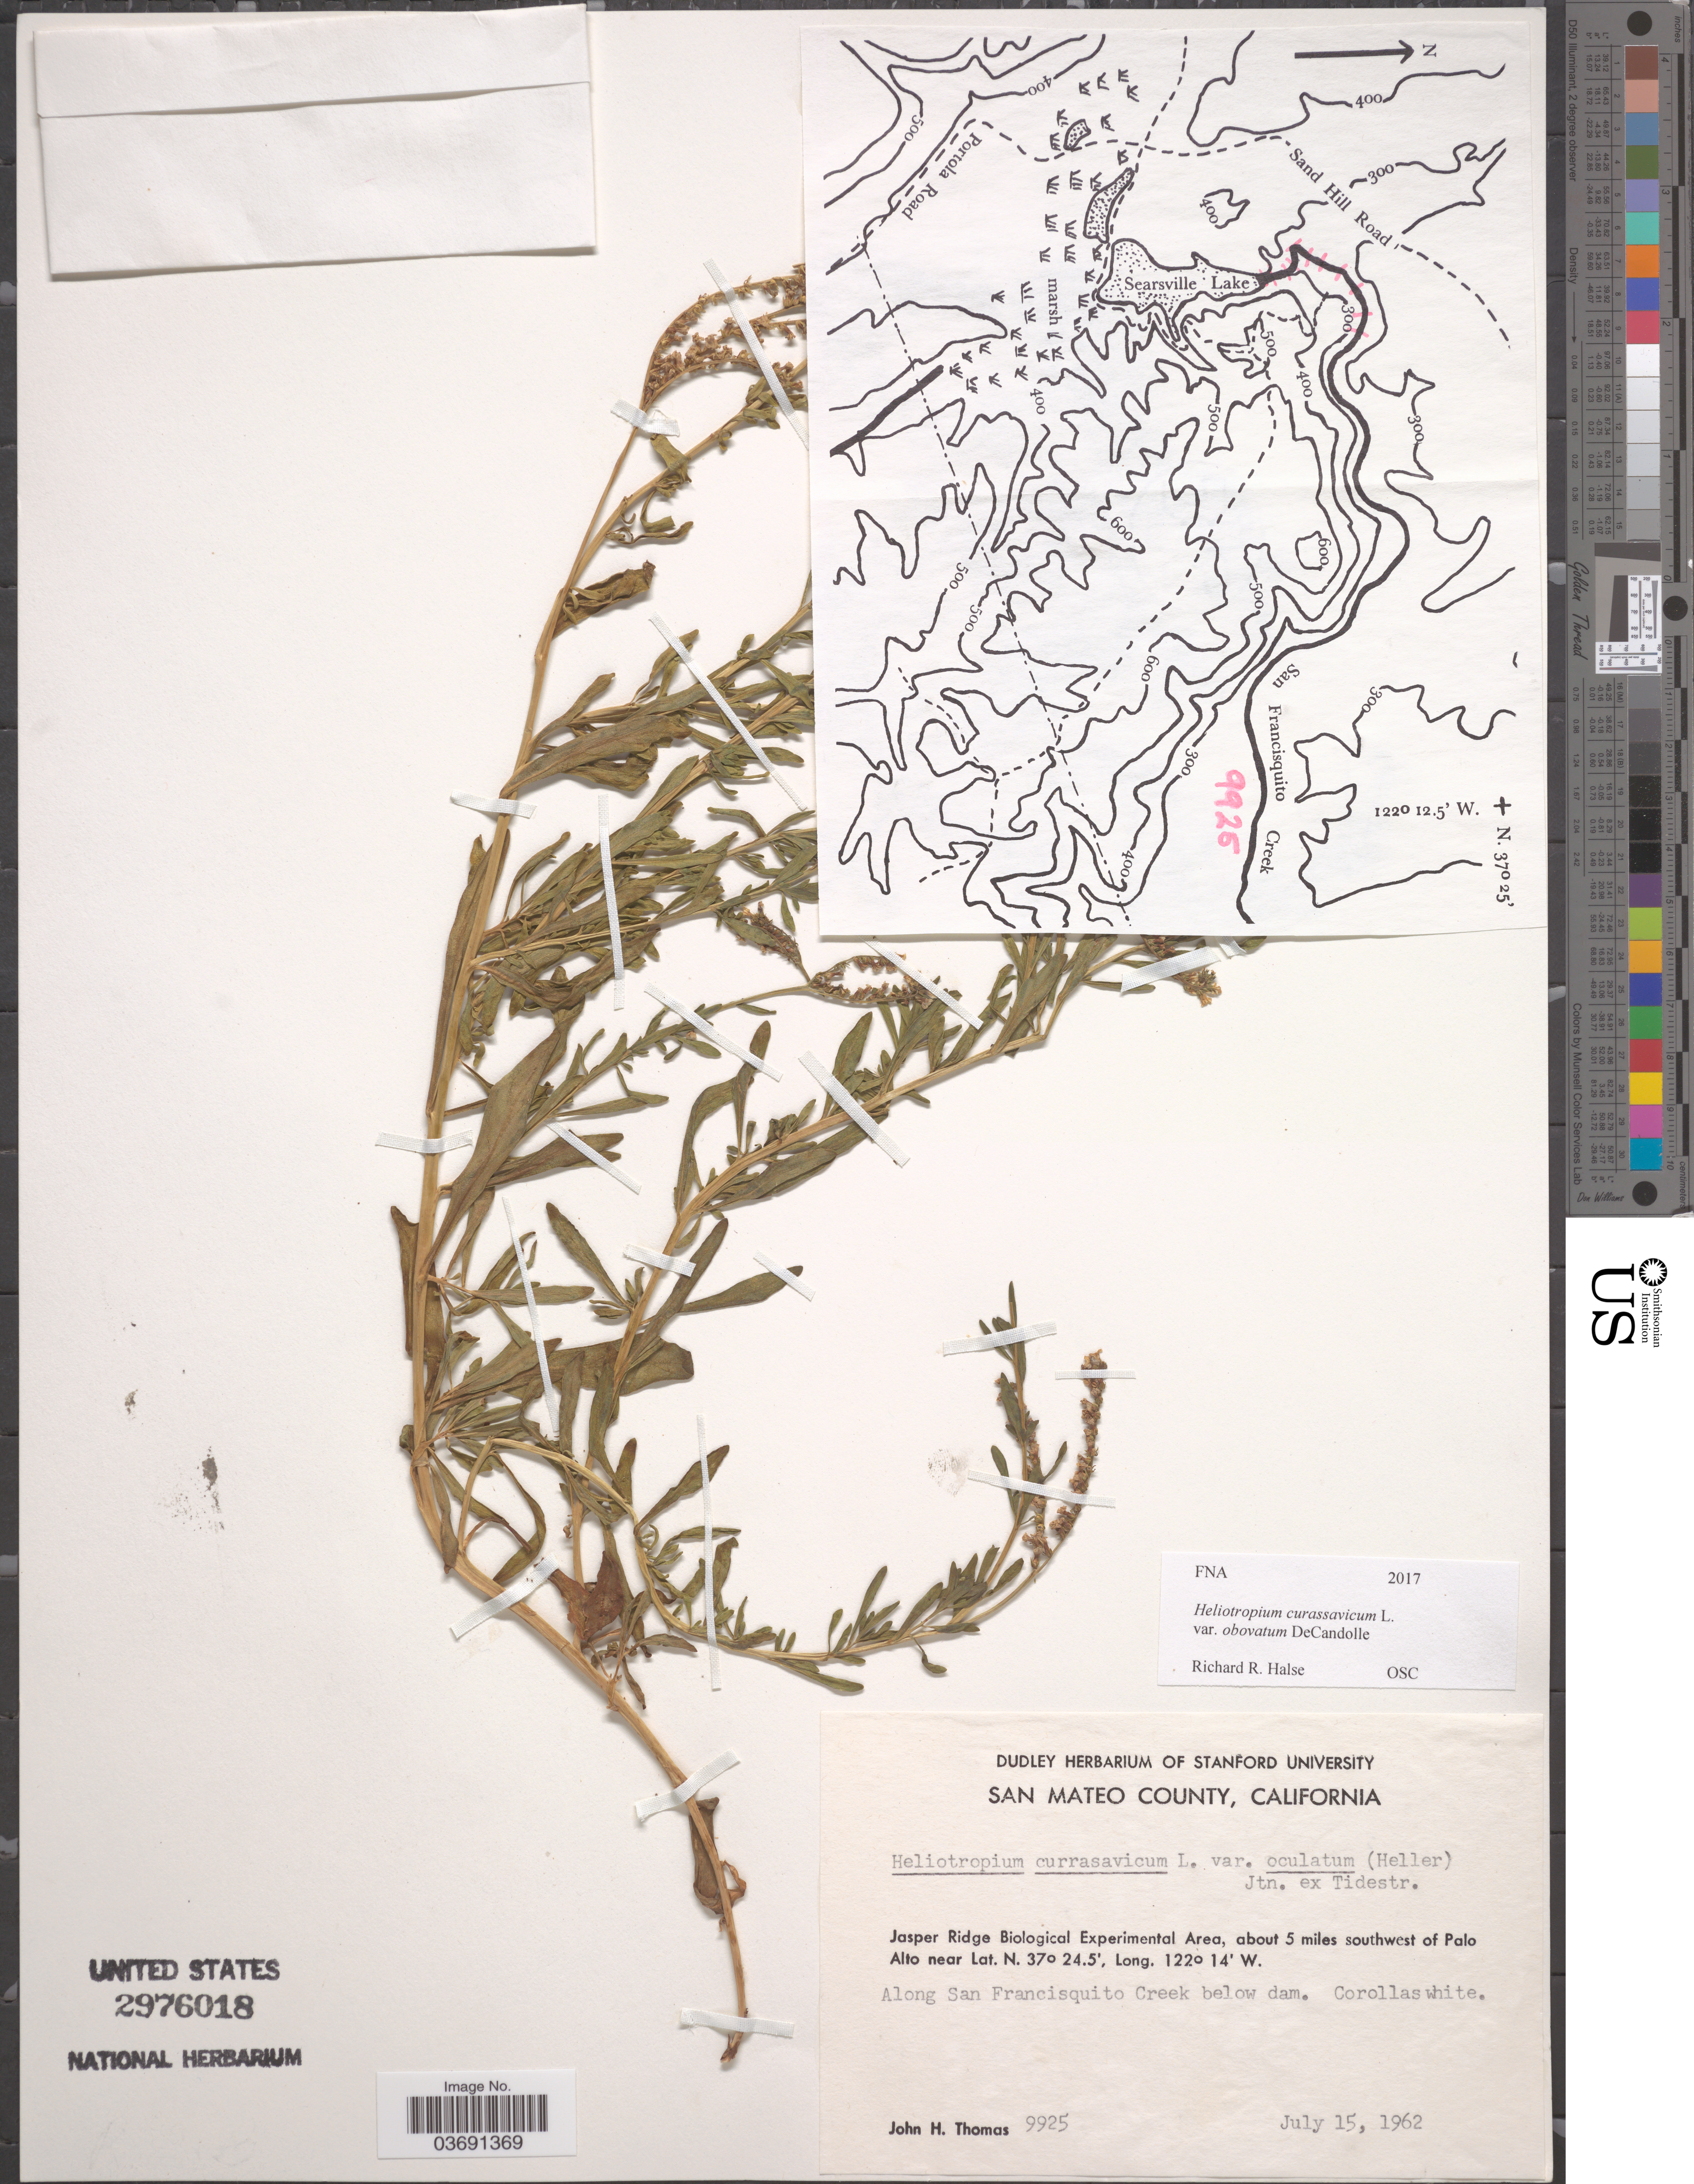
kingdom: Plantae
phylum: Tracheophyta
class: Magnoliopsida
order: Boraginales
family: Heliotropiaceae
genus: Heliotropium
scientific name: Heliotropium curassavicum subsp. obovatum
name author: (DC.) Á. Löve & D. Löve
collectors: J. H. Thomas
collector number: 9925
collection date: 1962-07-15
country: United States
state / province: California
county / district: San Mateo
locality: San Mateo County. Jasper Ridge Biological Experimental Area, about 5 miles southwest of Palo Alto. Along San Francisquito Creek below dam.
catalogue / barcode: US 2976018